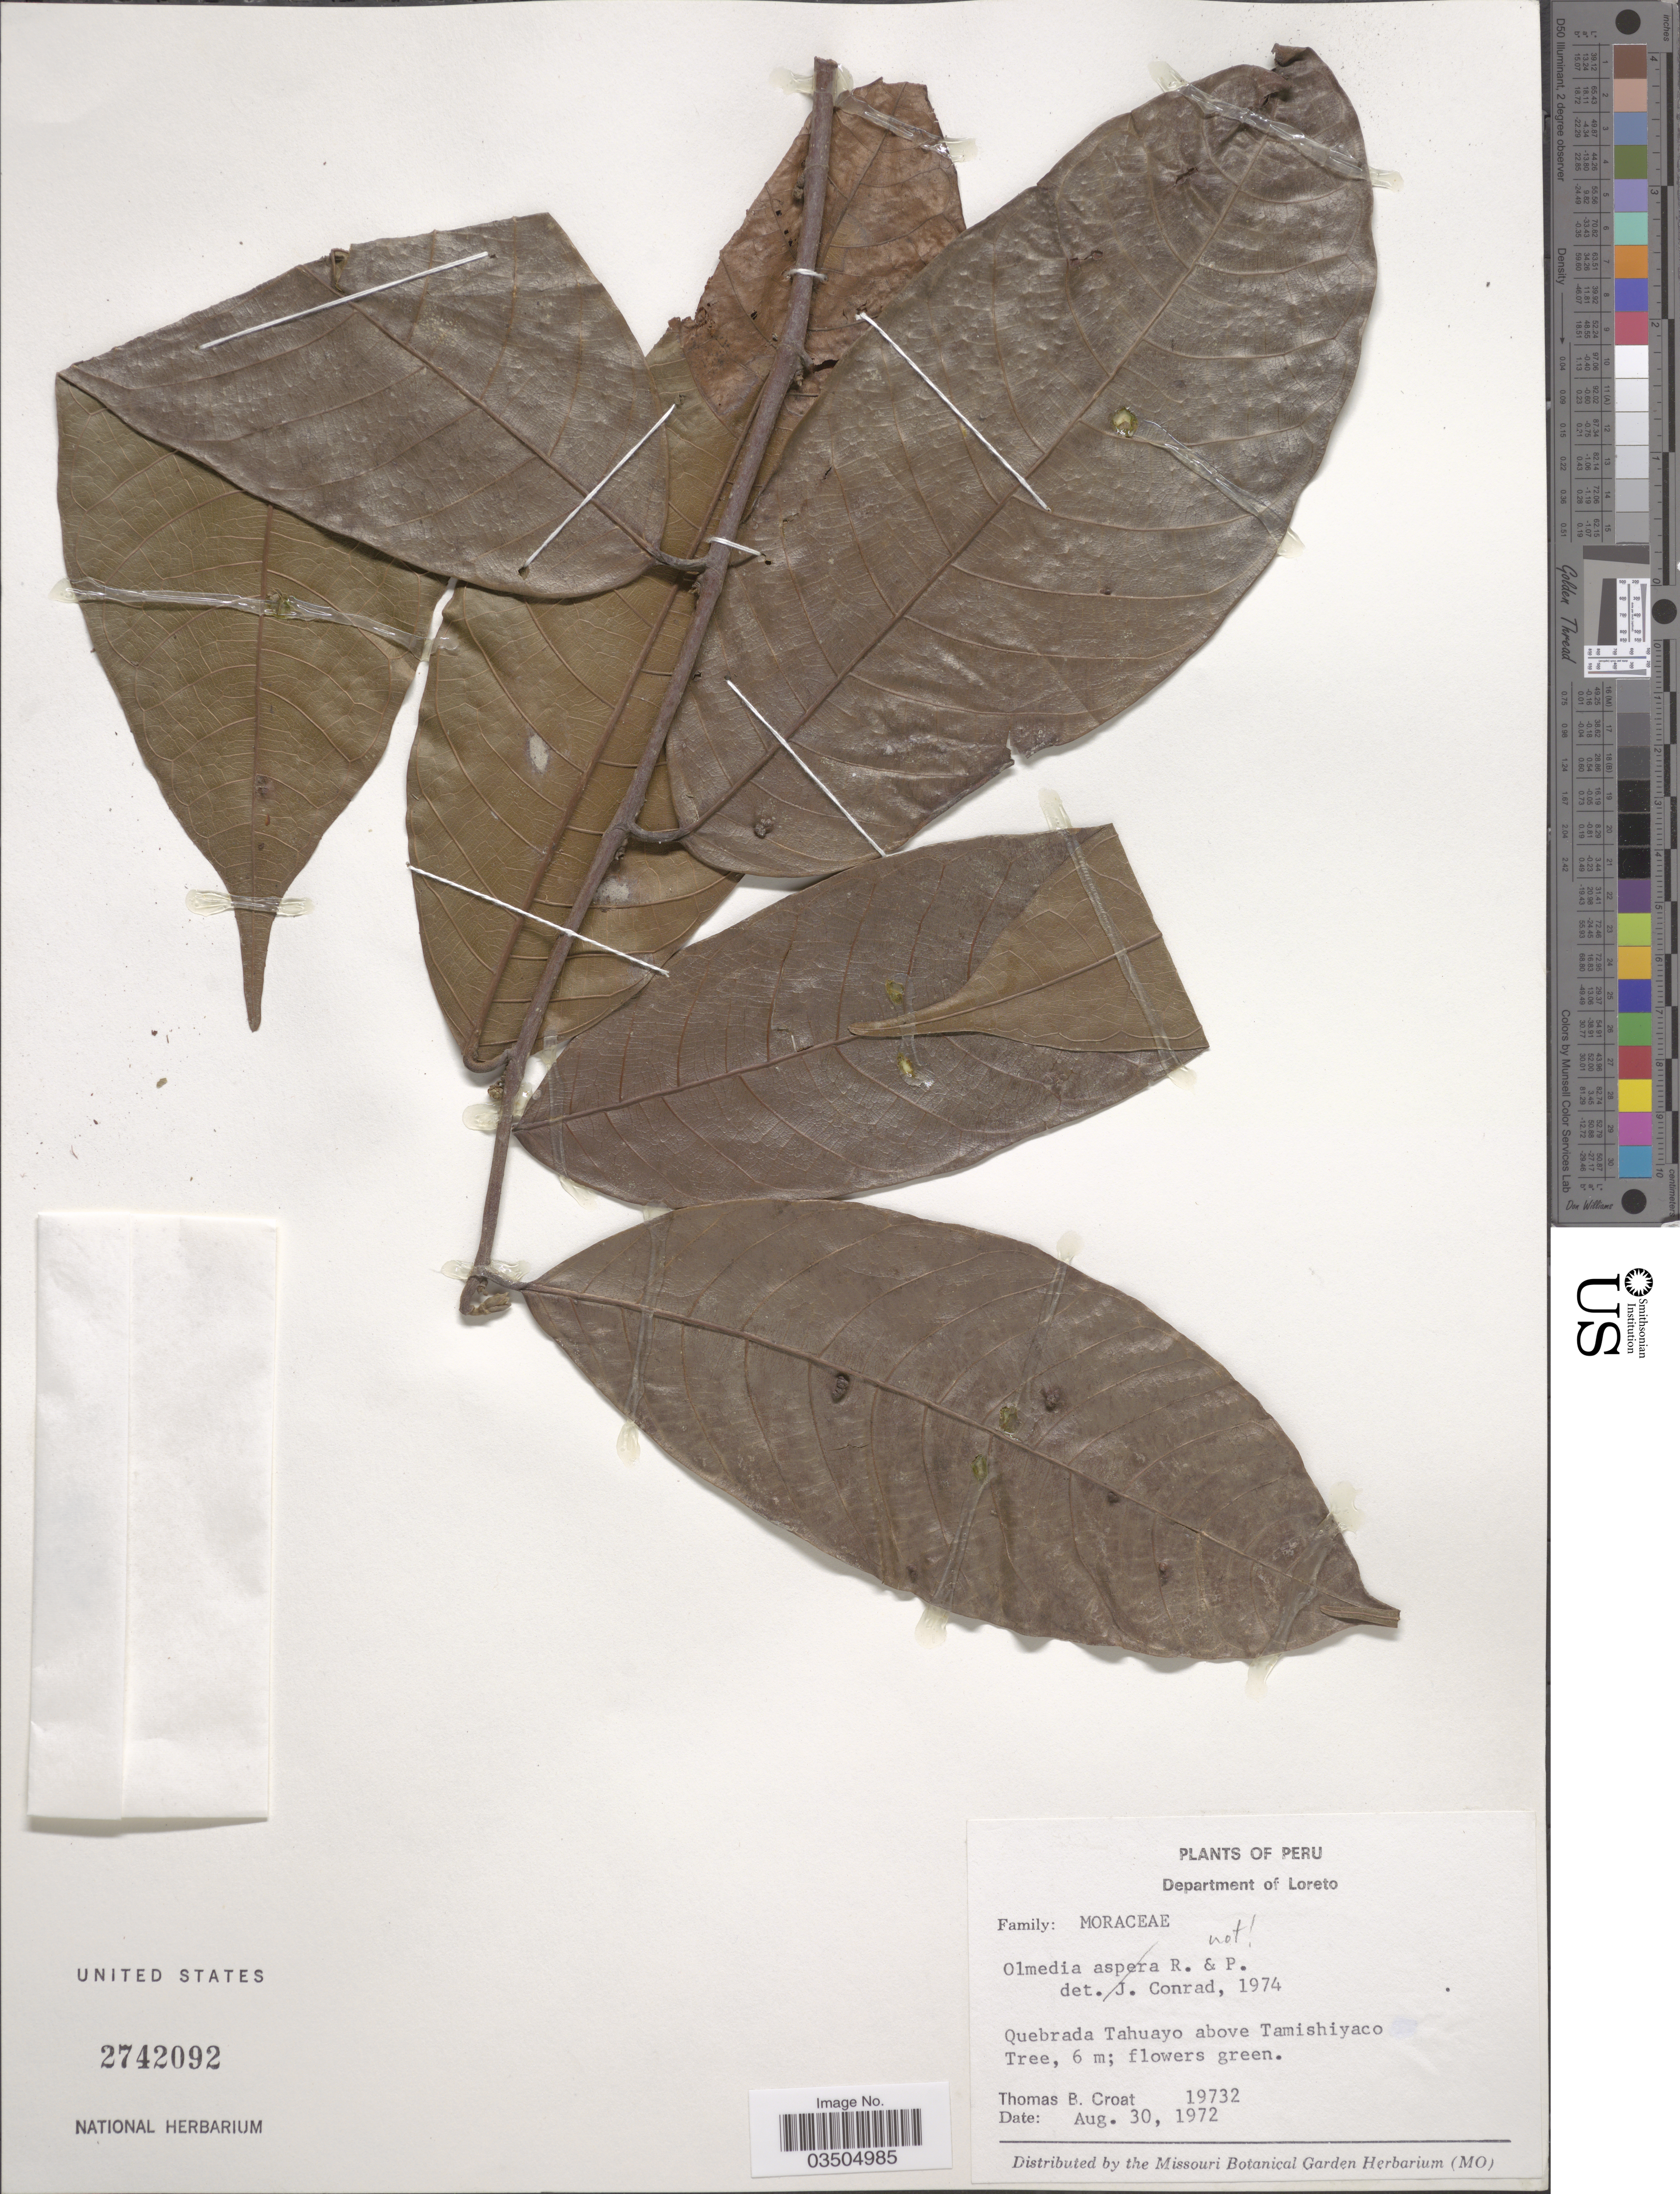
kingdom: Plantae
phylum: Tracheophyta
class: Magnoliopsida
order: Proteales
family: Proteaceae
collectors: T. B. Croat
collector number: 19732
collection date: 1972-08-30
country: Peru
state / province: Loreto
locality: Department of Loreto. Quebrada Tahuayo above Tamishiyaco.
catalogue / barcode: US 2742092